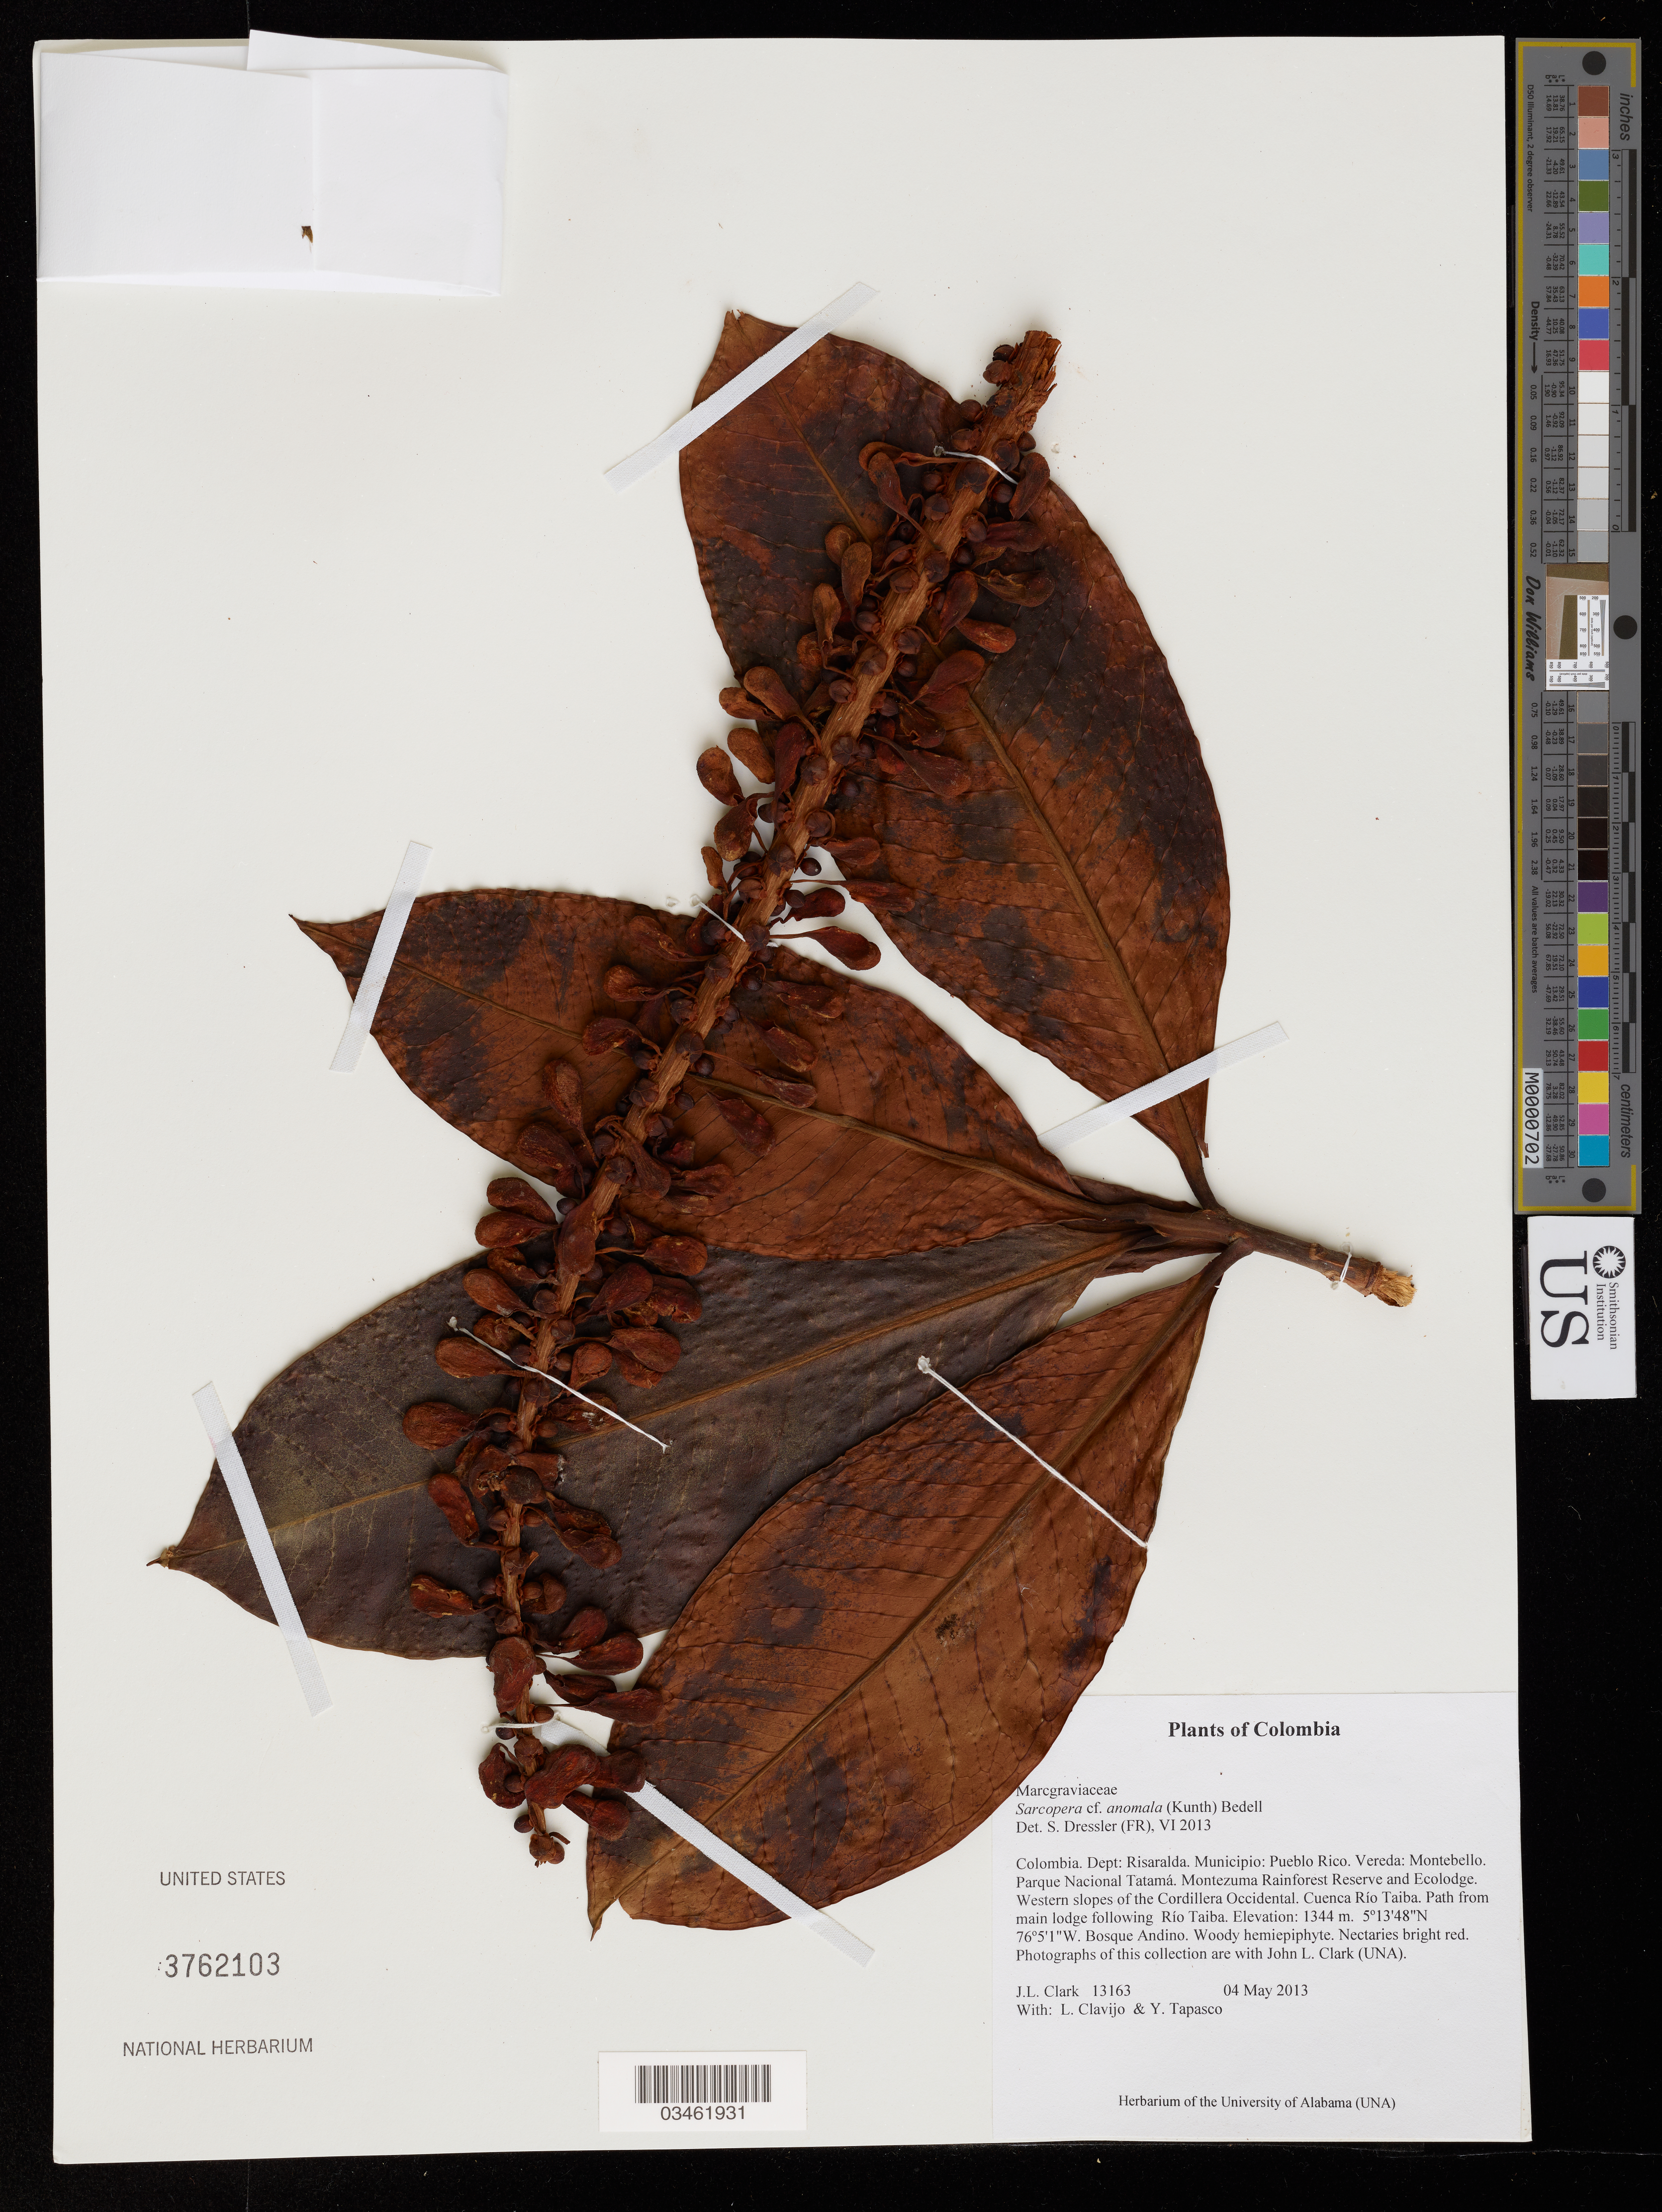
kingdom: Plantae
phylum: Tracheophyta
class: Magnoliopsida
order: Ericales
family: Marcgraviaceae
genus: Sarcopera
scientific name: Sarcopera anomala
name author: (Kunth) Bedell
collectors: J. L. Clark, L. Clavijo & Y. Tapasco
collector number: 13163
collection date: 2013-05-04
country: Colombia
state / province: Risaralda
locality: Dept: Risaralda. Municipio: Pueblo Rico. Vereda: Montebello. Parque Nacional Tatamá. Montezuma Rainforest Reserve and Ecolodge. Western slopes of the Cordillera Occidental. Cuenca Río Taiba. Path from main lodge following Río Taiba.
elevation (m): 1344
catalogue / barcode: US 3762103